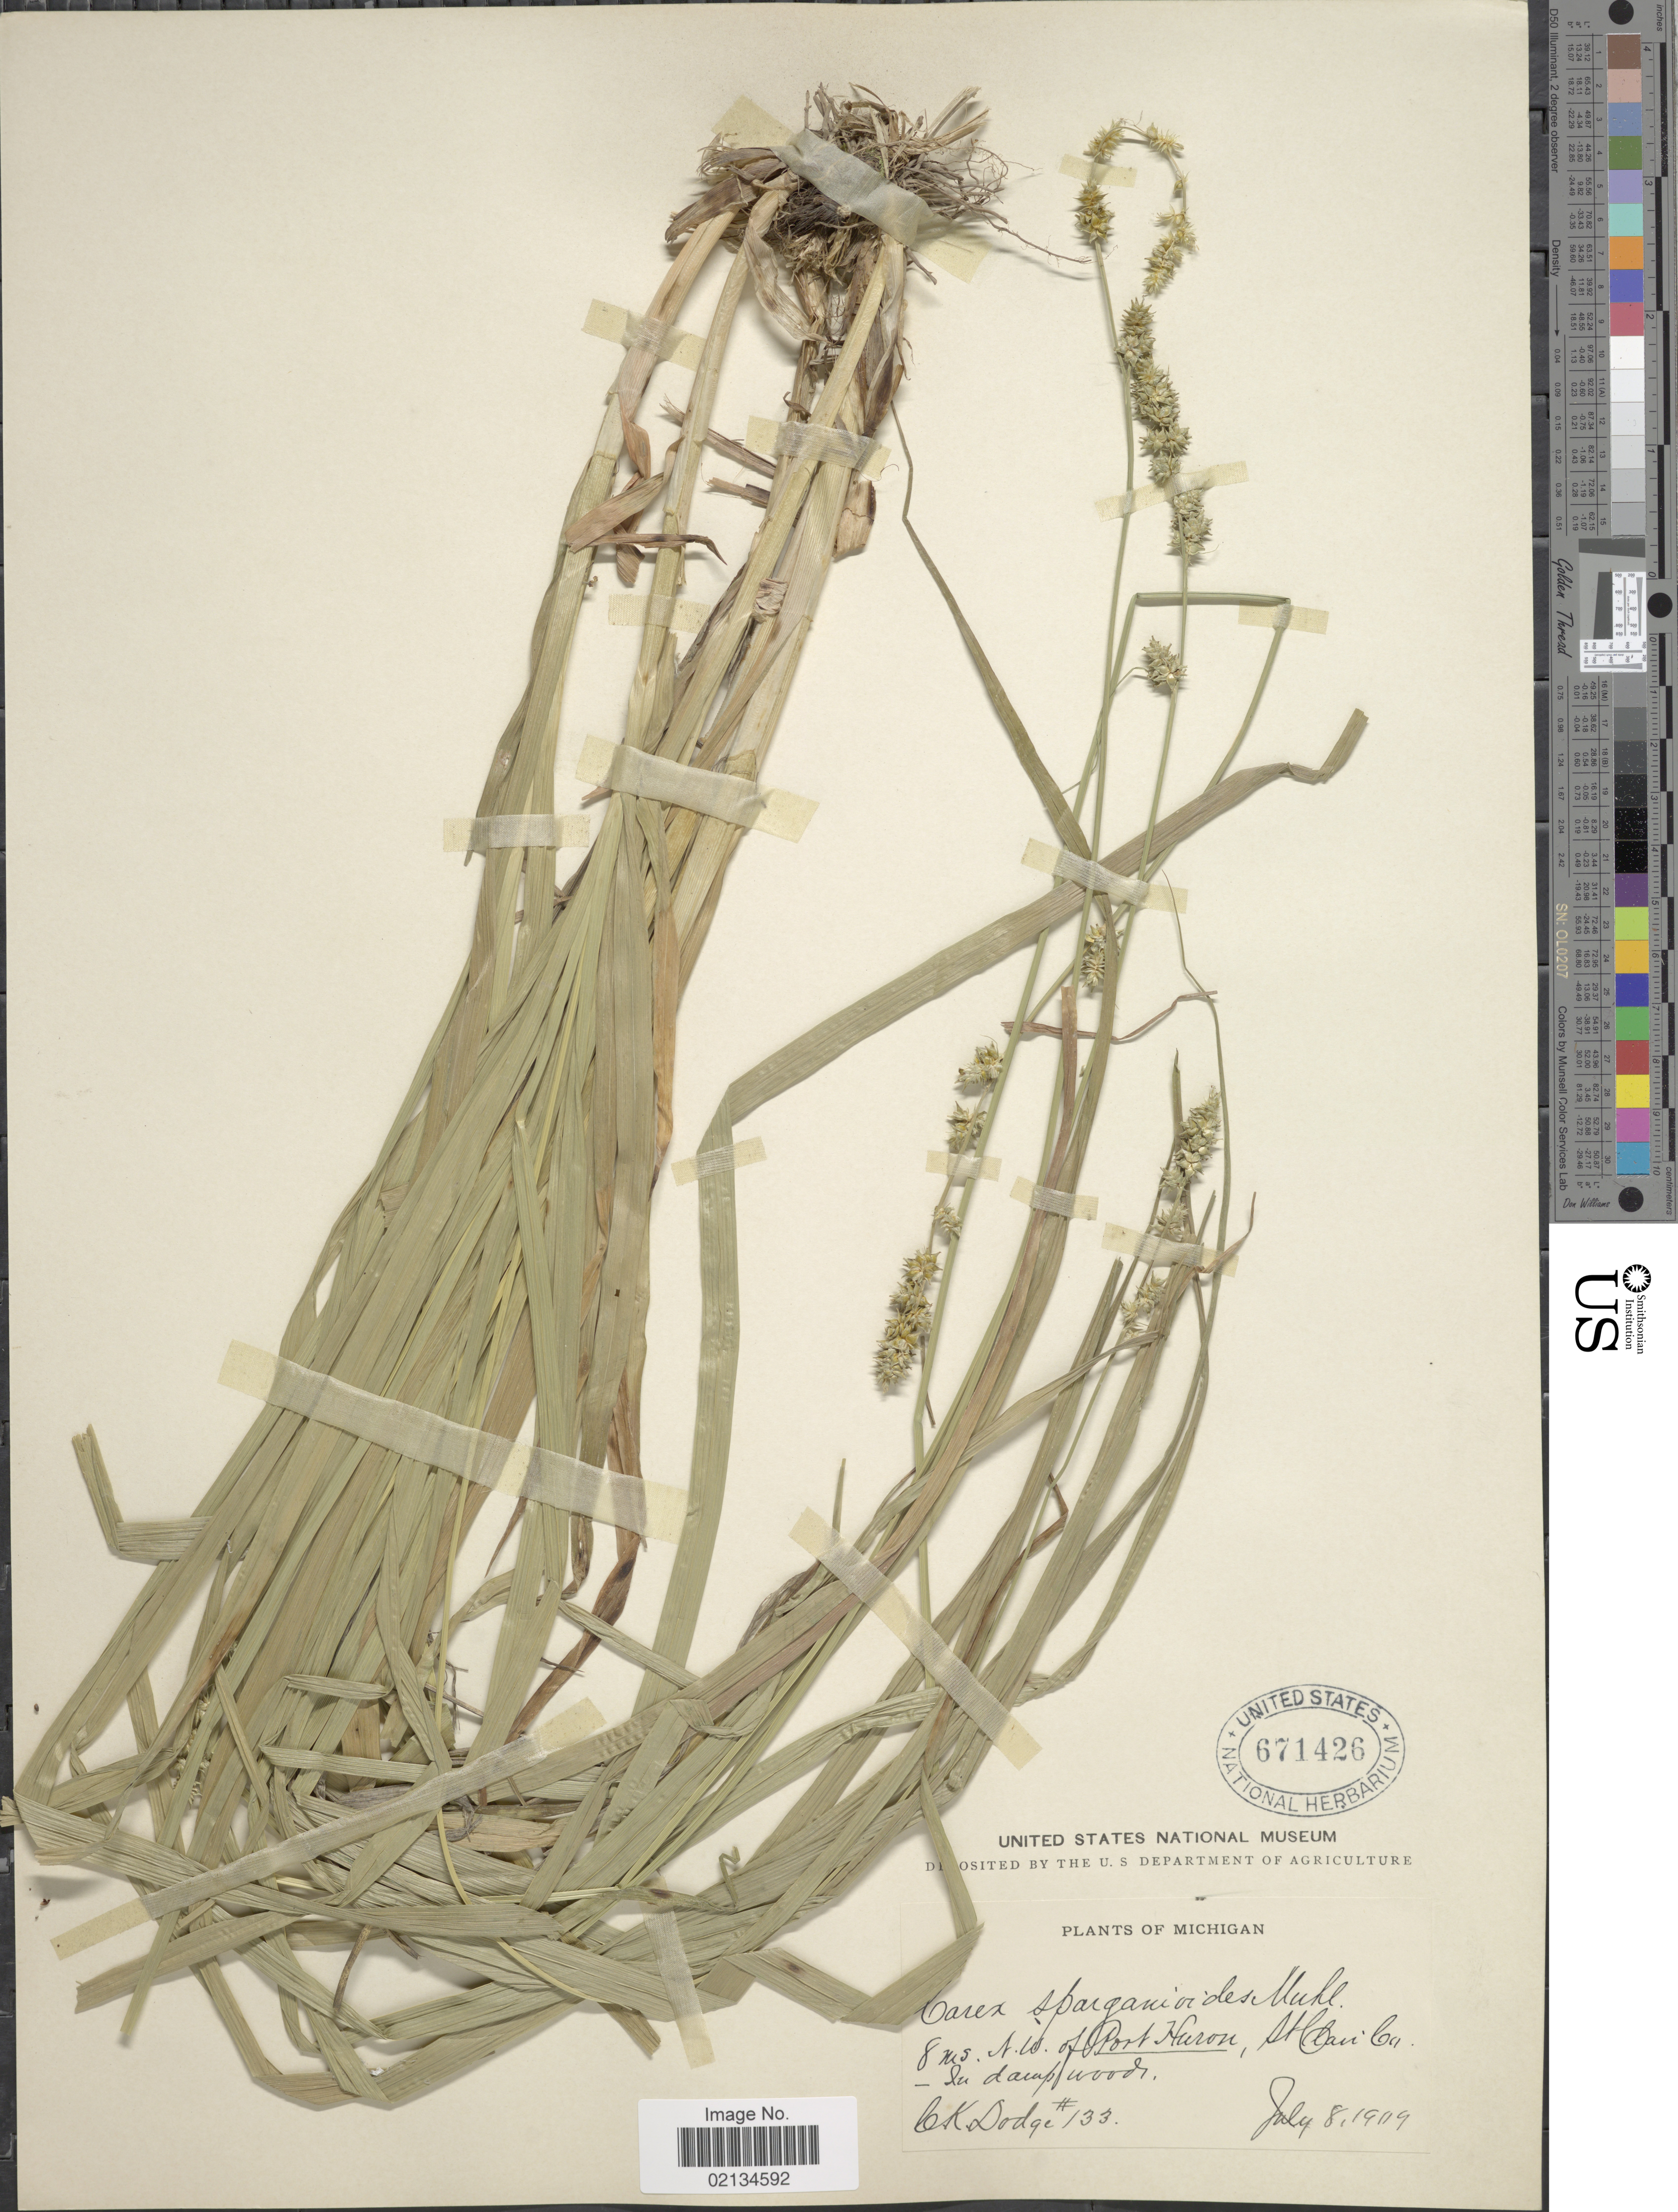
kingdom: Plantae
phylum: Tracheophyta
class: Liliopsida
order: Poales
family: Cyperaceae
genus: Carex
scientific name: Carex sparganioides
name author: Muhl. ex Willd.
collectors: C. Dodge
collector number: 133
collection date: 1909-07-08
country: United States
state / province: Michigan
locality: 8 ms. N.W. of Port Huron, St. Clair Co., in damp woods.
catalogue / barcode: US 671426